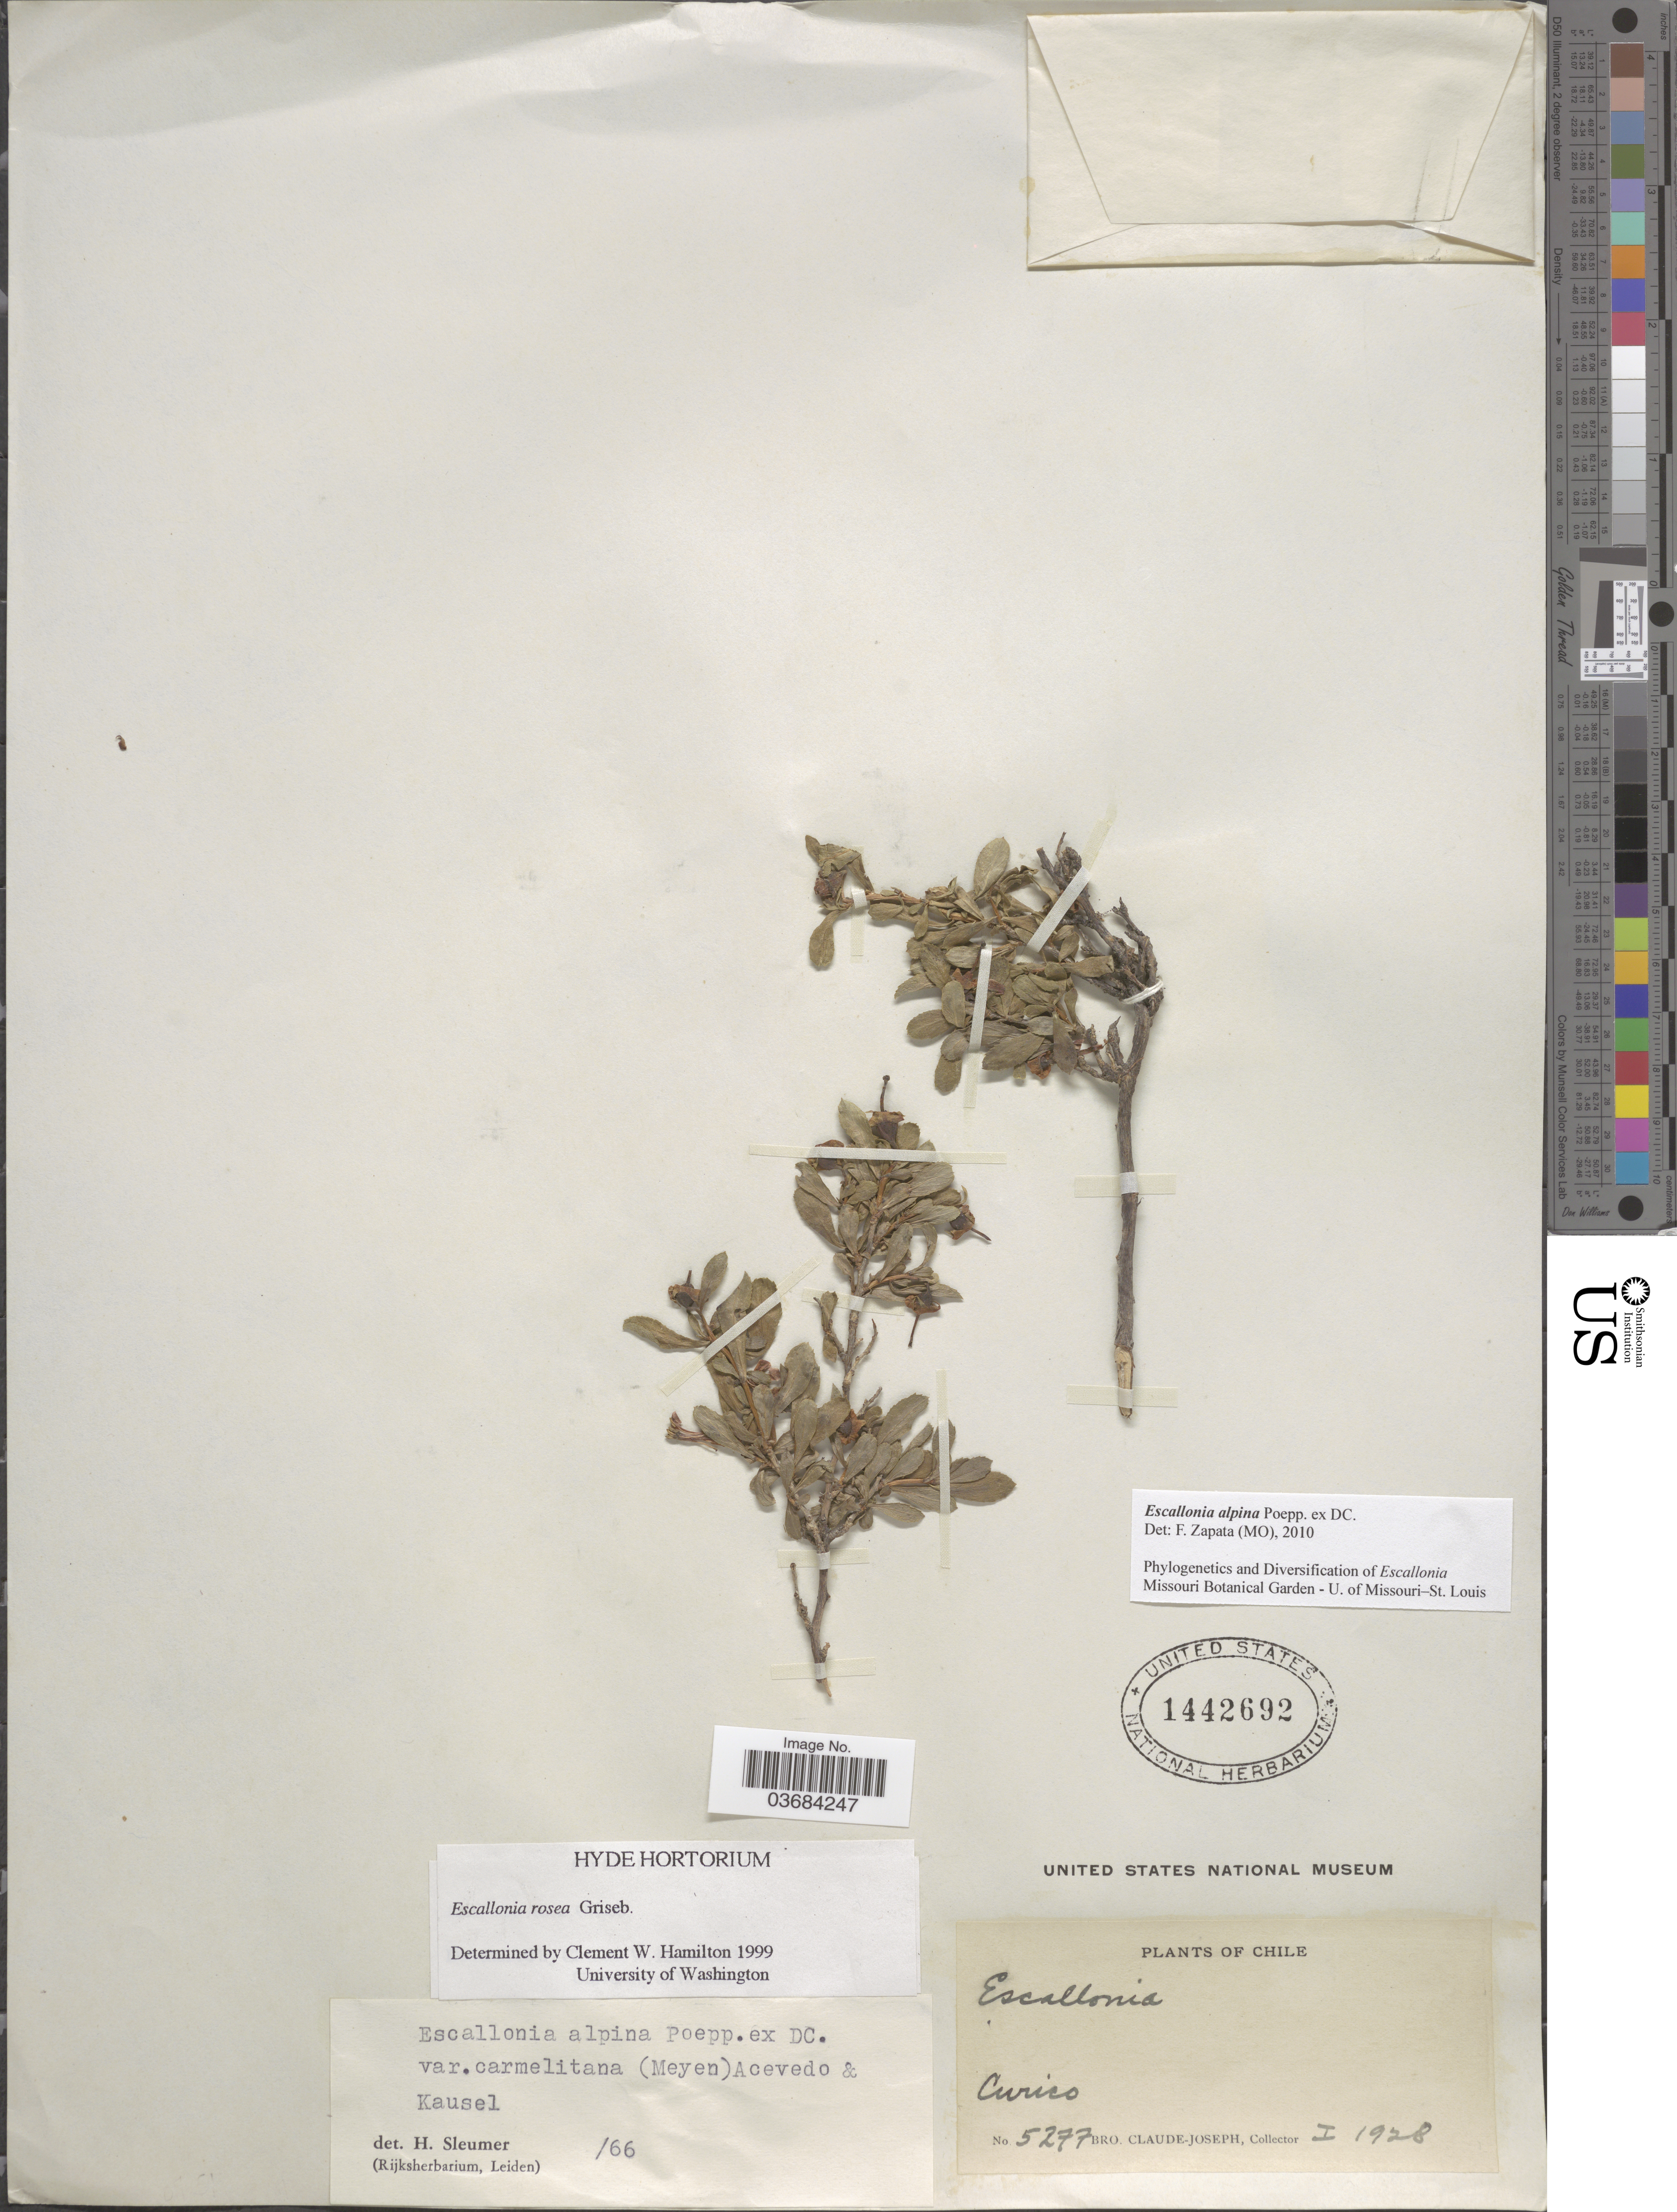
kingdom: Plantae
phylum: Tracheophyta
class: Magnoliopsida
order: Escalloniales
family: Escalloniaceae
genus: Escallonia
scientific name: Escallonia alpina var. alpina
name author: Poepp. ex DC.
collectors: Bro. Claude-Joseph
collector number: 5277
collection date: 1928-01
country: Chile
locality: Curico.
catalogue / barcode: US 1442692